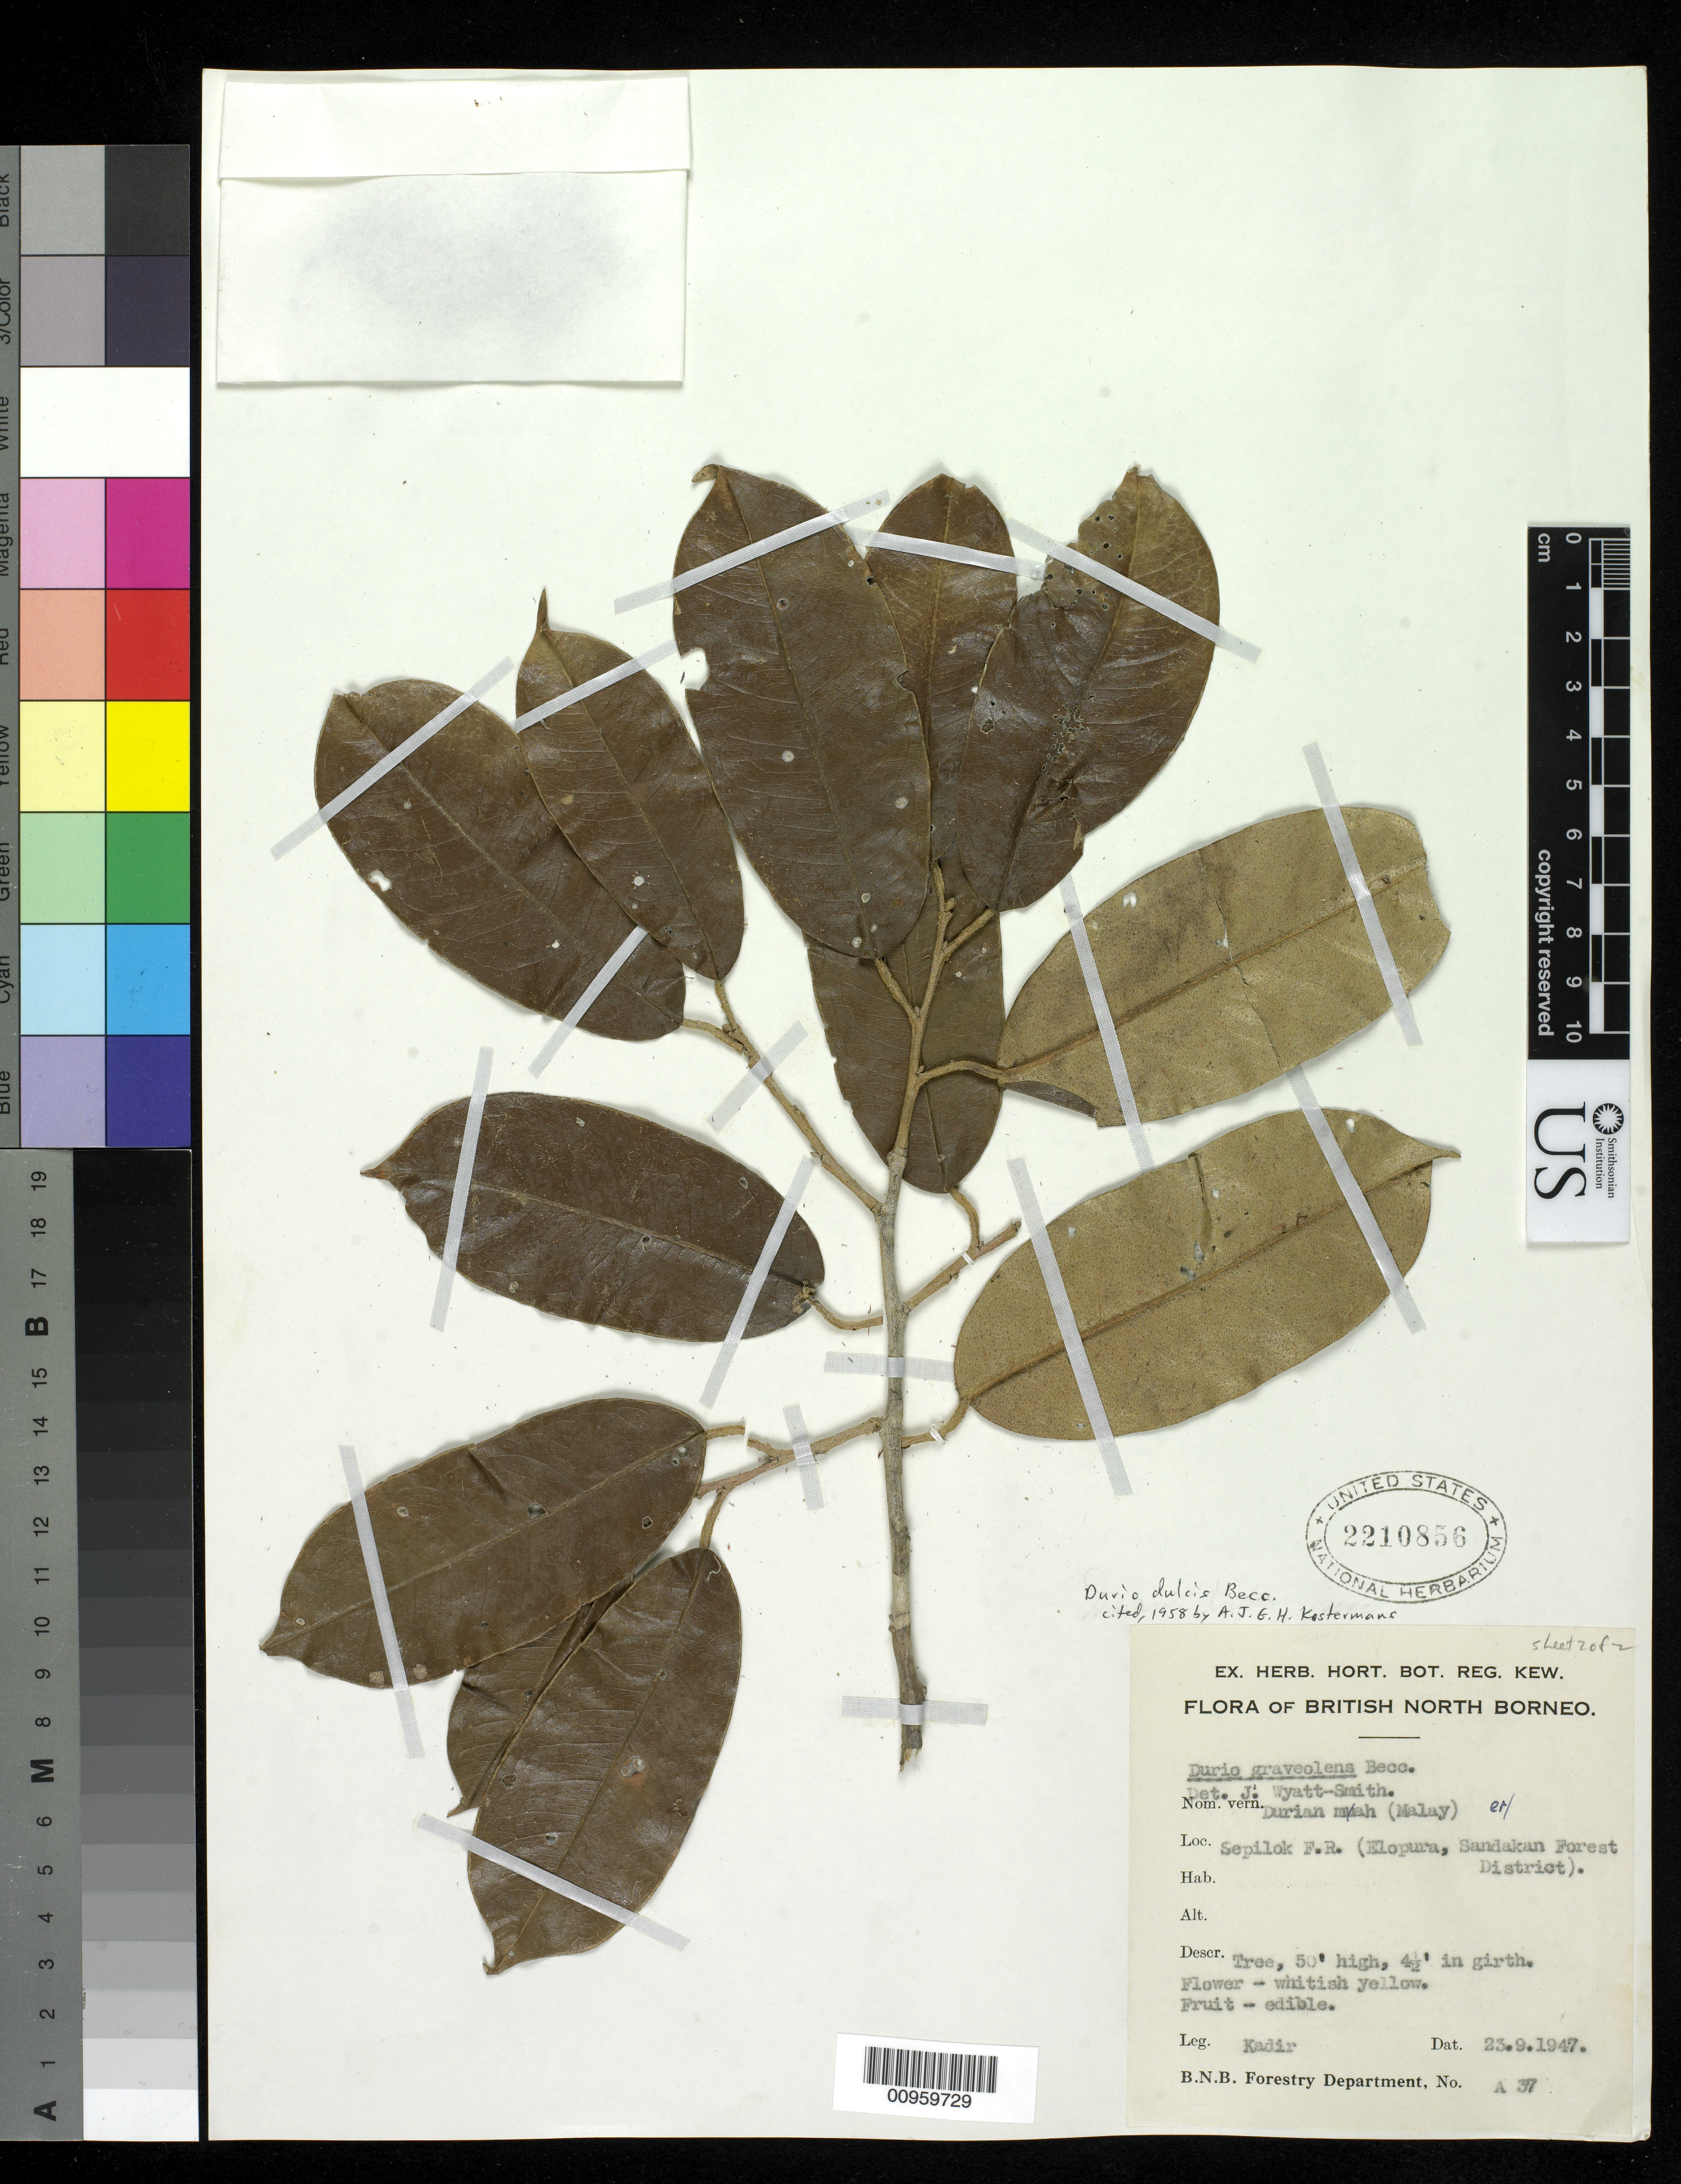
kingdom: Plantae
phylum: Tracheophyta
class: Magnoliopsida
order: Malvales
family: Malvaceae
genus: Durio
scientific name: Durio dulcis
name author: Becc.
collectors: Kadir Bin Abdul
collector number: A 37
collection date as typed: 22 Sep 1947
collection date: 1947-09-22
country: Malaysia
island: Borneo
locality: Sepilok F.R. Elopura, Sandakan Forest District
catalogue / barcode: US 2210856